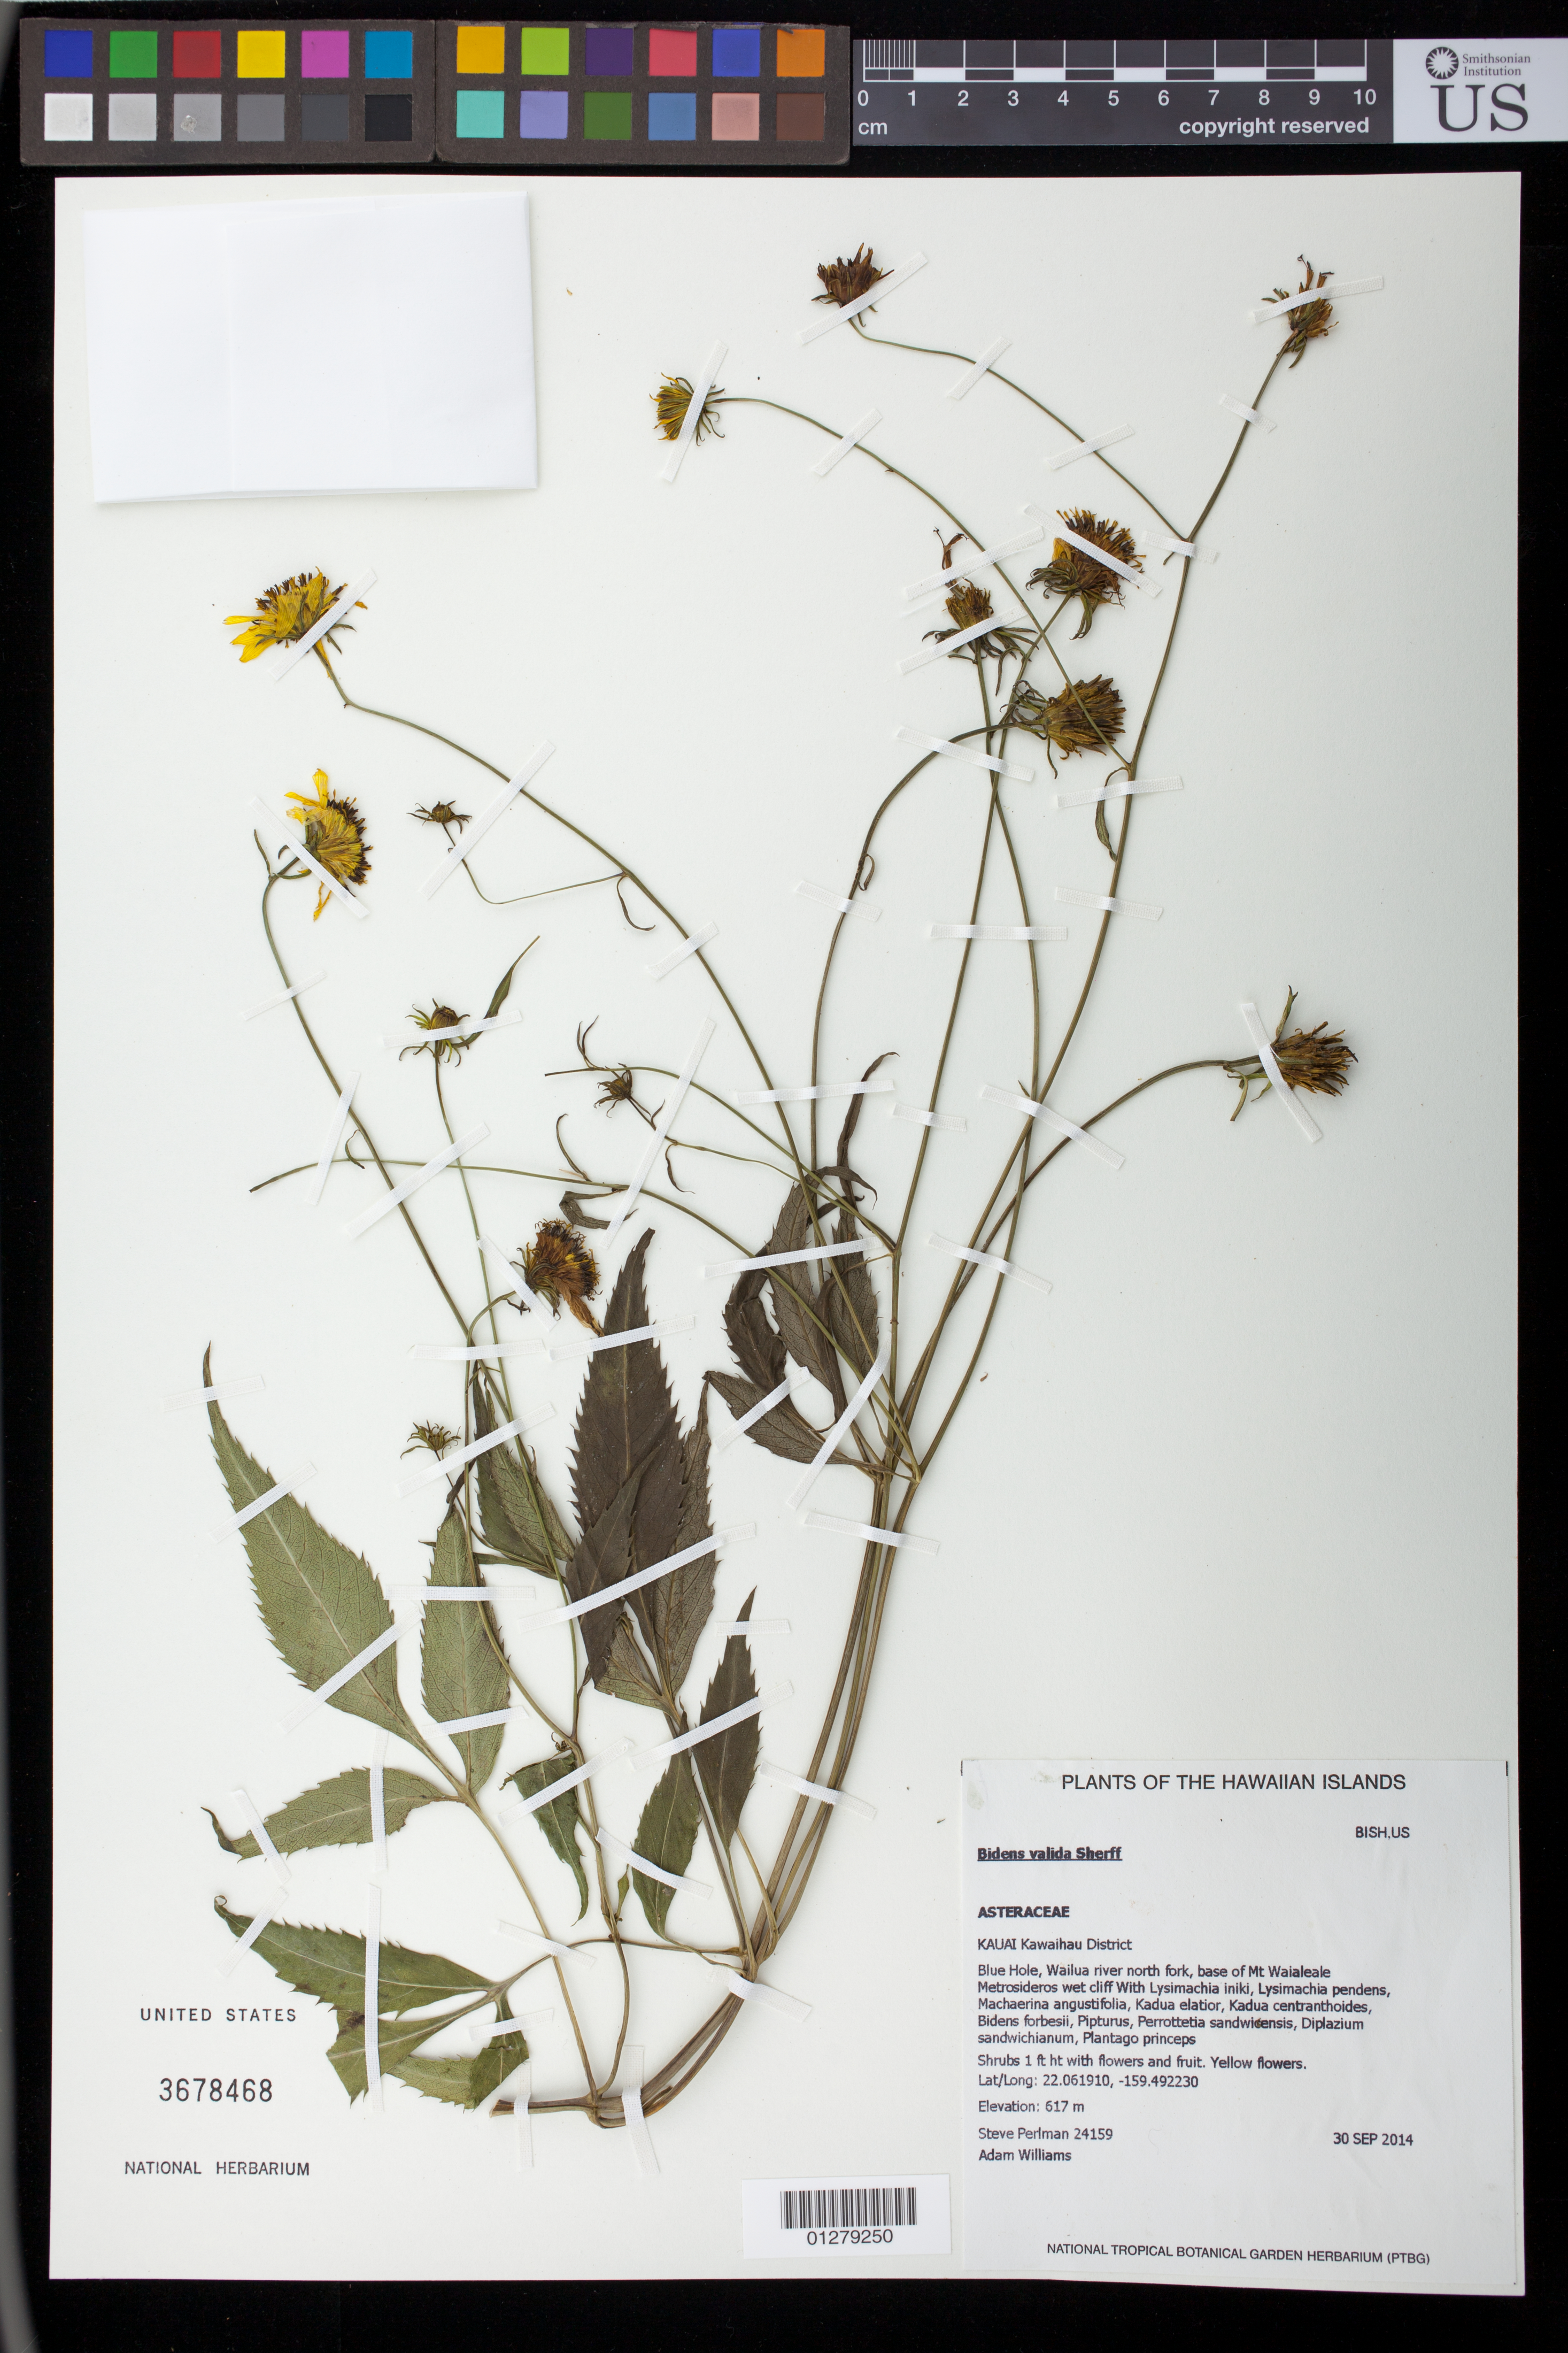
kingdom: Plantae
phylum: Tracheophyta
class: Magnoliopsida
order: Asterales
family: Asteraceae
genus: Bidens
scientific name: Bidens valida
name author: Sherff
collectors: S. P. Perlman & A. Williams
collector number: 24159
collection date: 2014-09-30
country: United States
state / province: Hawaii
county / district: Kauai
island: Kaua'i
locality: Kawaihau District, blue Hole, Wailua river north fork, base of Mt. Waialeale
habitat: Wet cliff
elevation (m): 617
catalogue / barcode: US 3678468